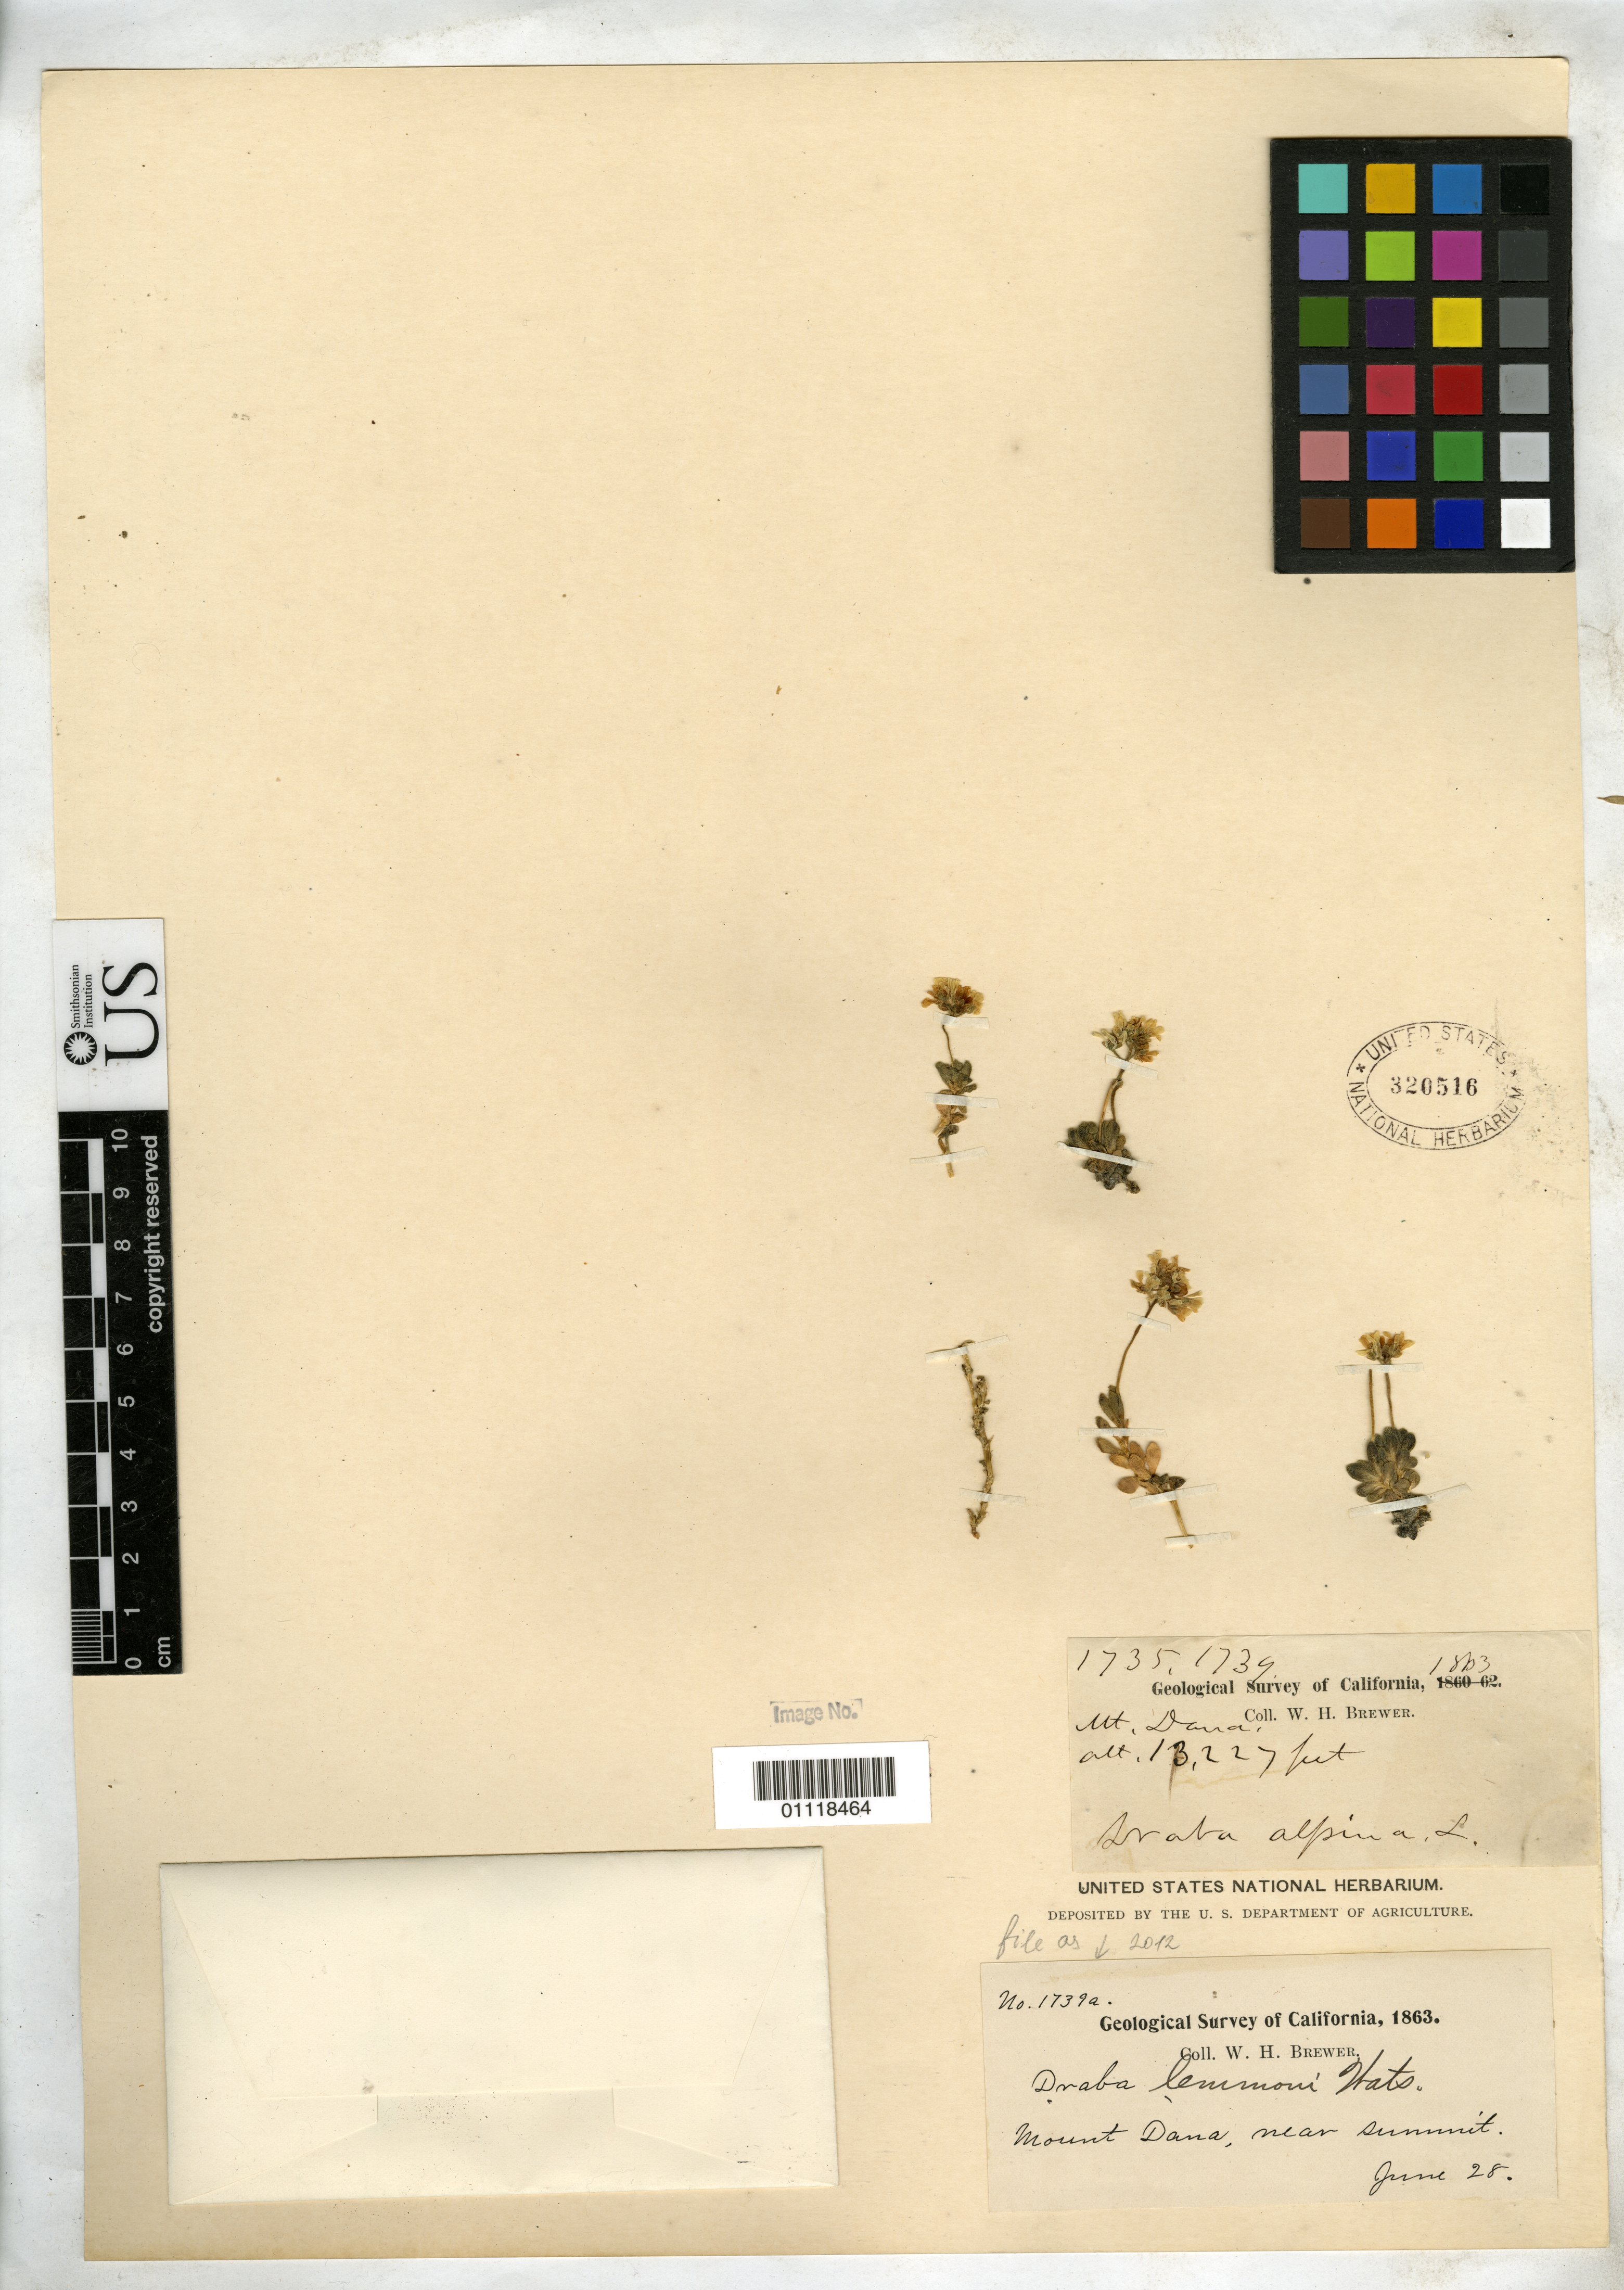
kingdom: Plantae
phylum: Tracheophyta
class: Magnoliopsida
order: Brassicales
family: Brassicaceae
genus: Draba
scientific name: Draba lemmonii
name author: S. Watson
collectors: W. H. Brewer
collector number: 1739 a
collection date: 1863-06-28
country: United States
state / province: California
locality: Mount Dana, near Summit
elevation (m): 4032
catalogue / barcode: US 320516